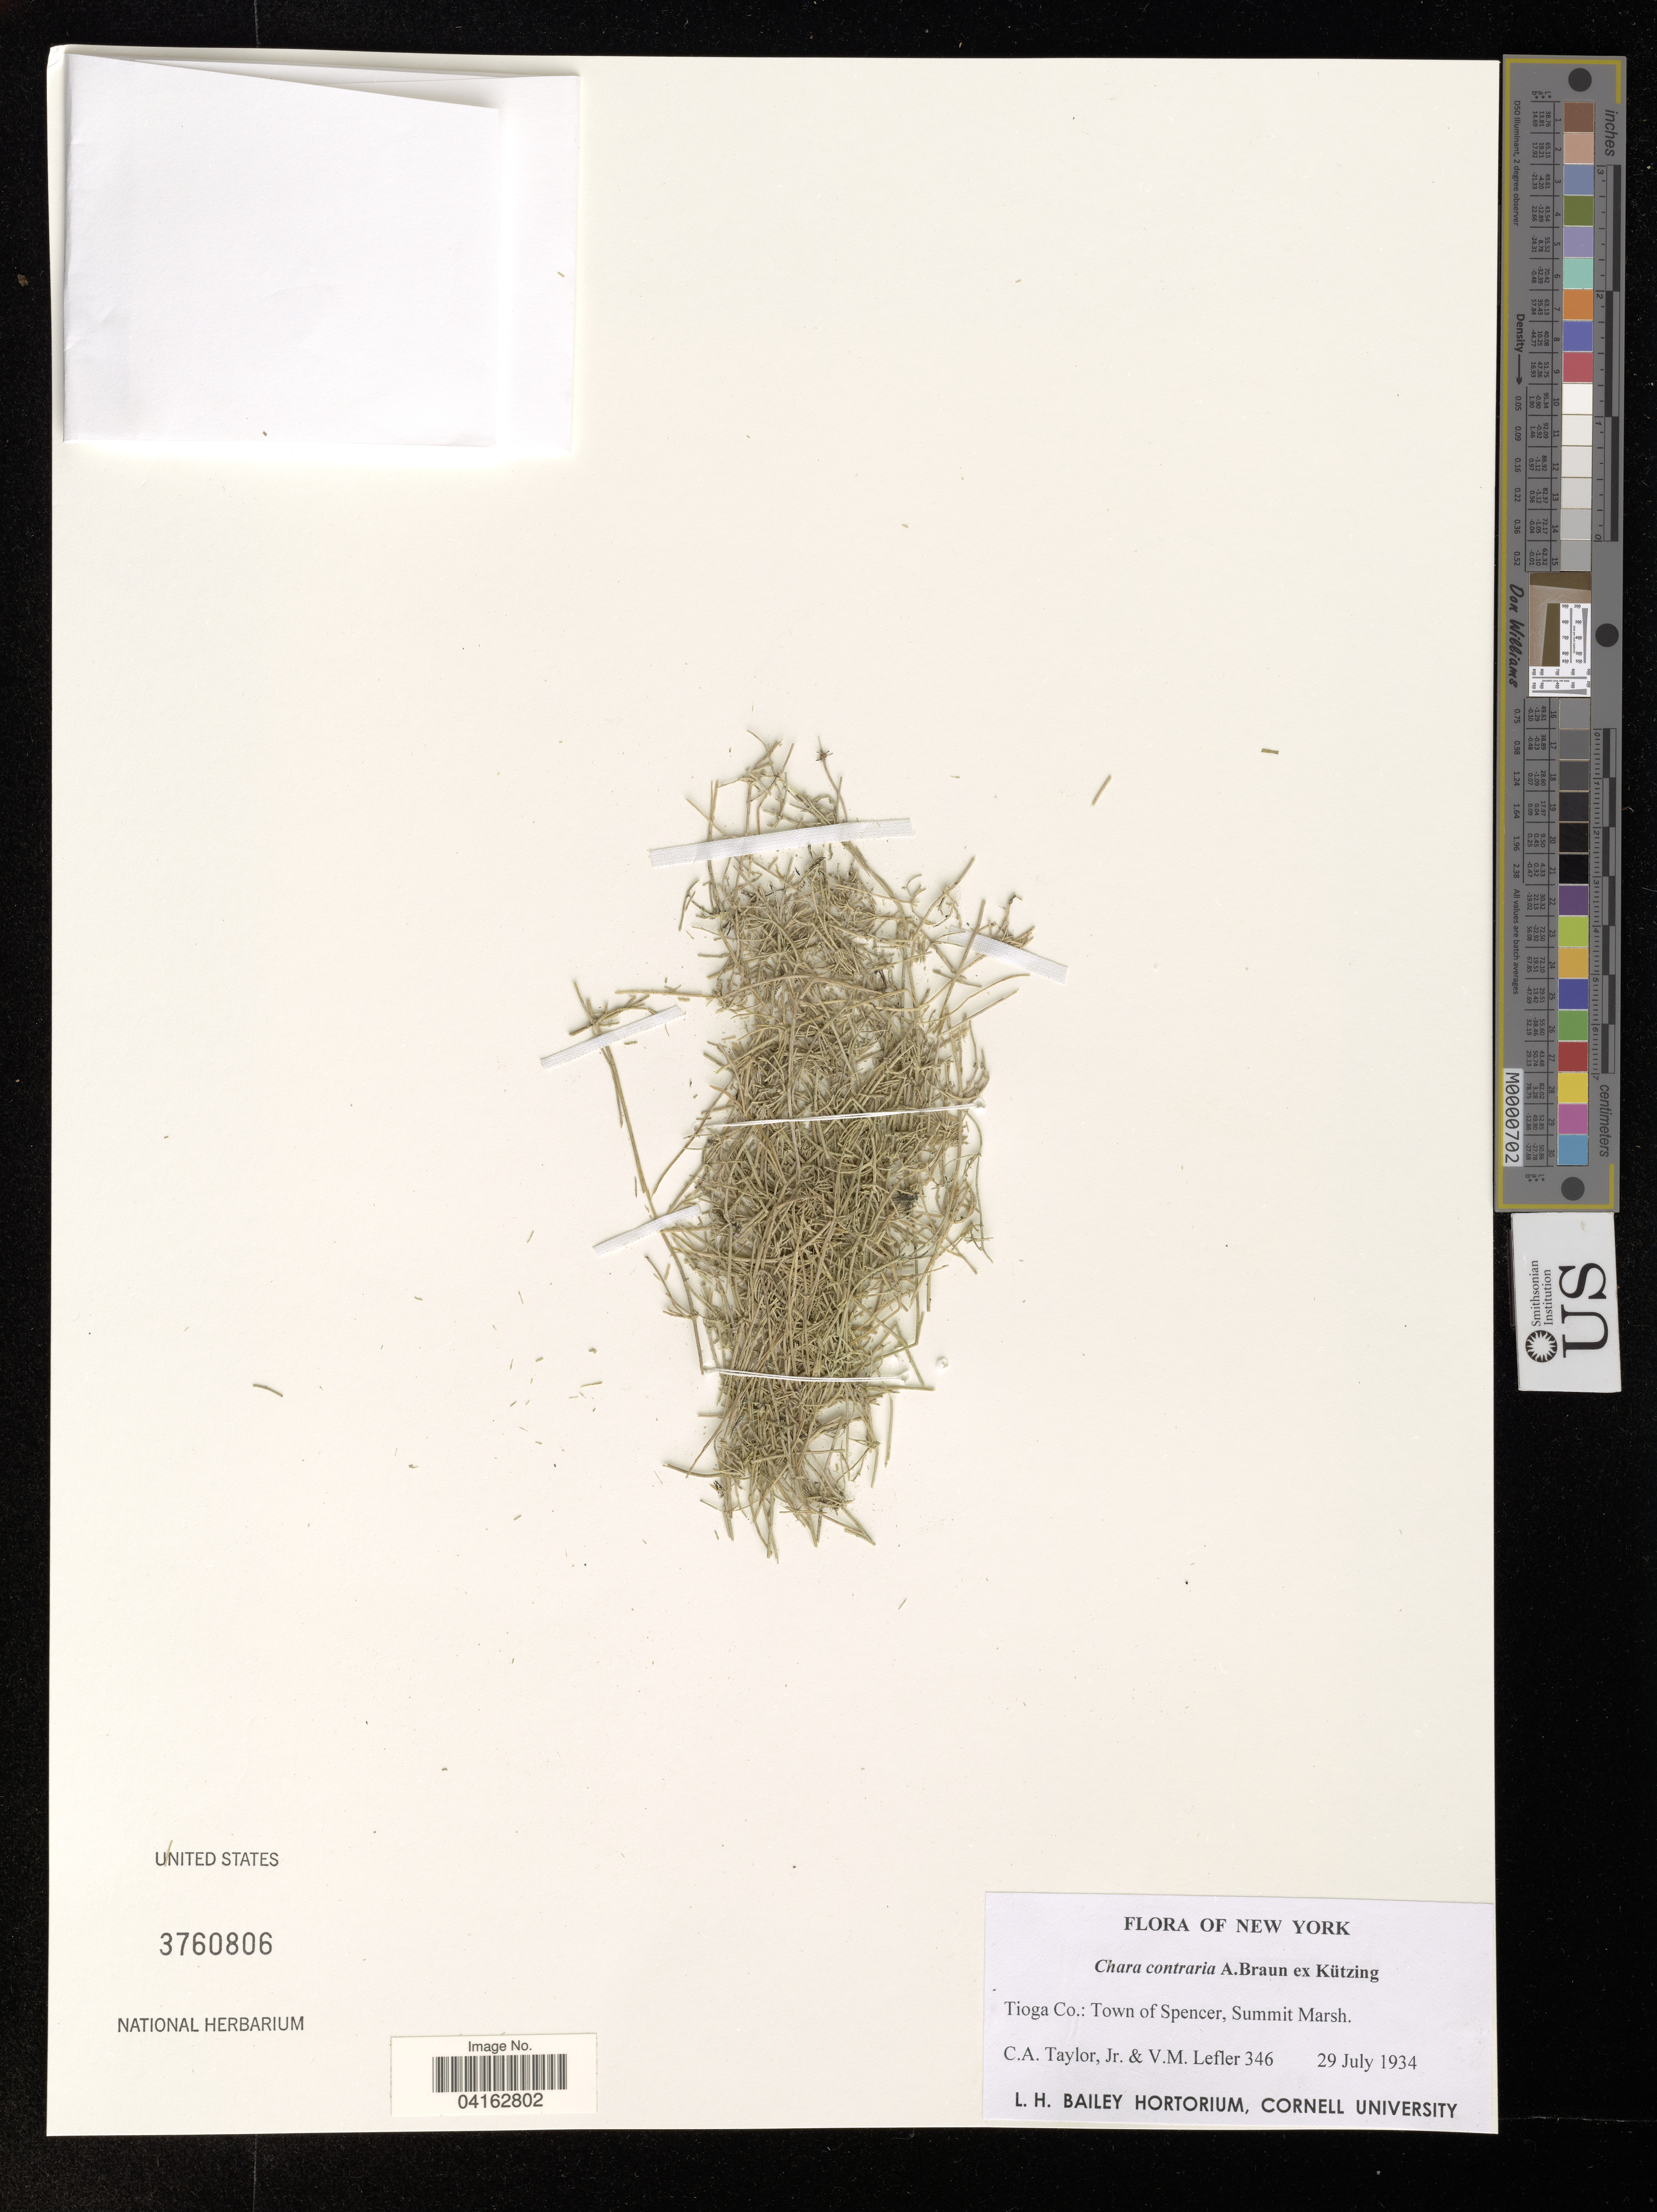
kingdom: Plantae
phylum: Charophyta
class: Charophyceae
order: Charales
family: Characeae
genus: Chara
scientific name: Chara contraria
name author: A. Braun ex Kütz.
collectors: J. Taylor & V. Lefler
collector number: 346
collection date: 1934-07-29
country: United States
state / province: New York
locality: Tioga Co.: Town of Spencer, Summit Marsh.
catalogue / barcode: US 3760806